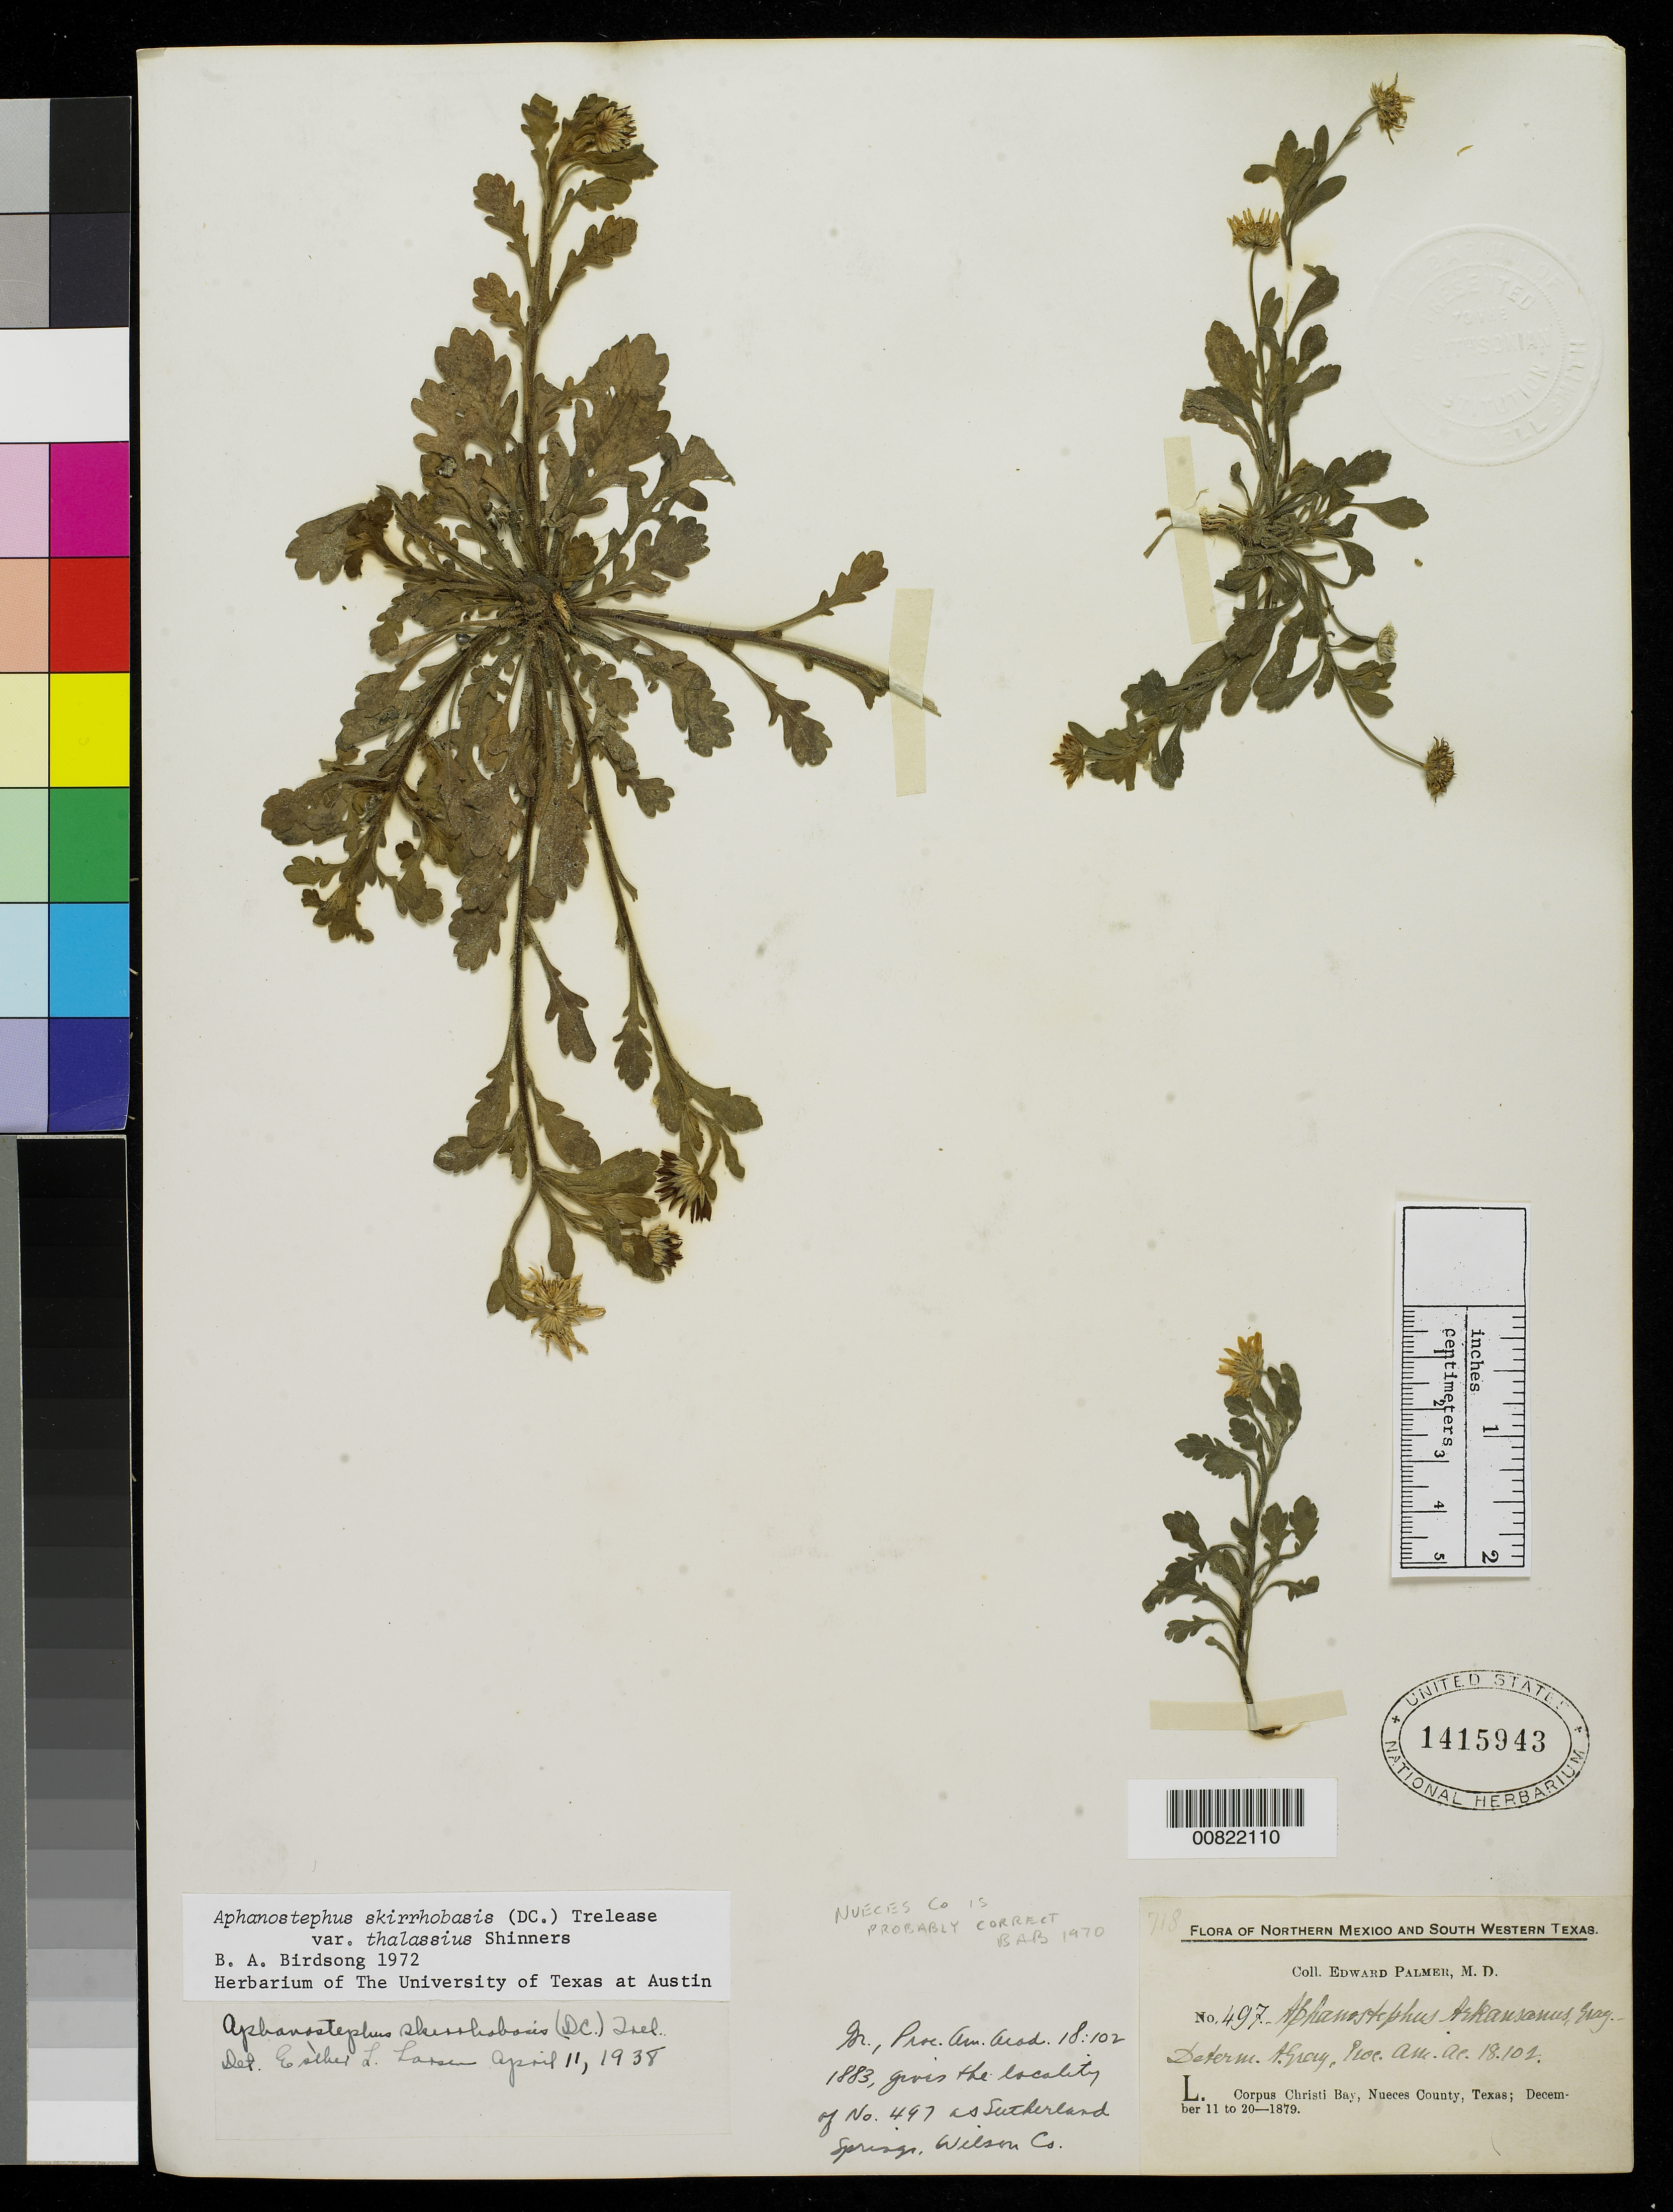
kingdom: Plantae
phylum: Tracheophyta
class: Magnoliopsida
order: Asterales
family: Asteraceae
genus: Aphanostephus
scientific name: Aphanostephus skirrhobasis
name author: (DC.) Trel. ex Coville & Branner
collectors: E. Palmer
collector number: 497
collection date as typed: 11 Dec 1879 to 20 Dec 1879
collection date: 1879-12-11/1879-12-20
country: United States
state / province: Texas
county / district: Nueces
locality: L. Corpus Christi Bay, Nueces County, Texas.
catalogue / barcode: US 1415943